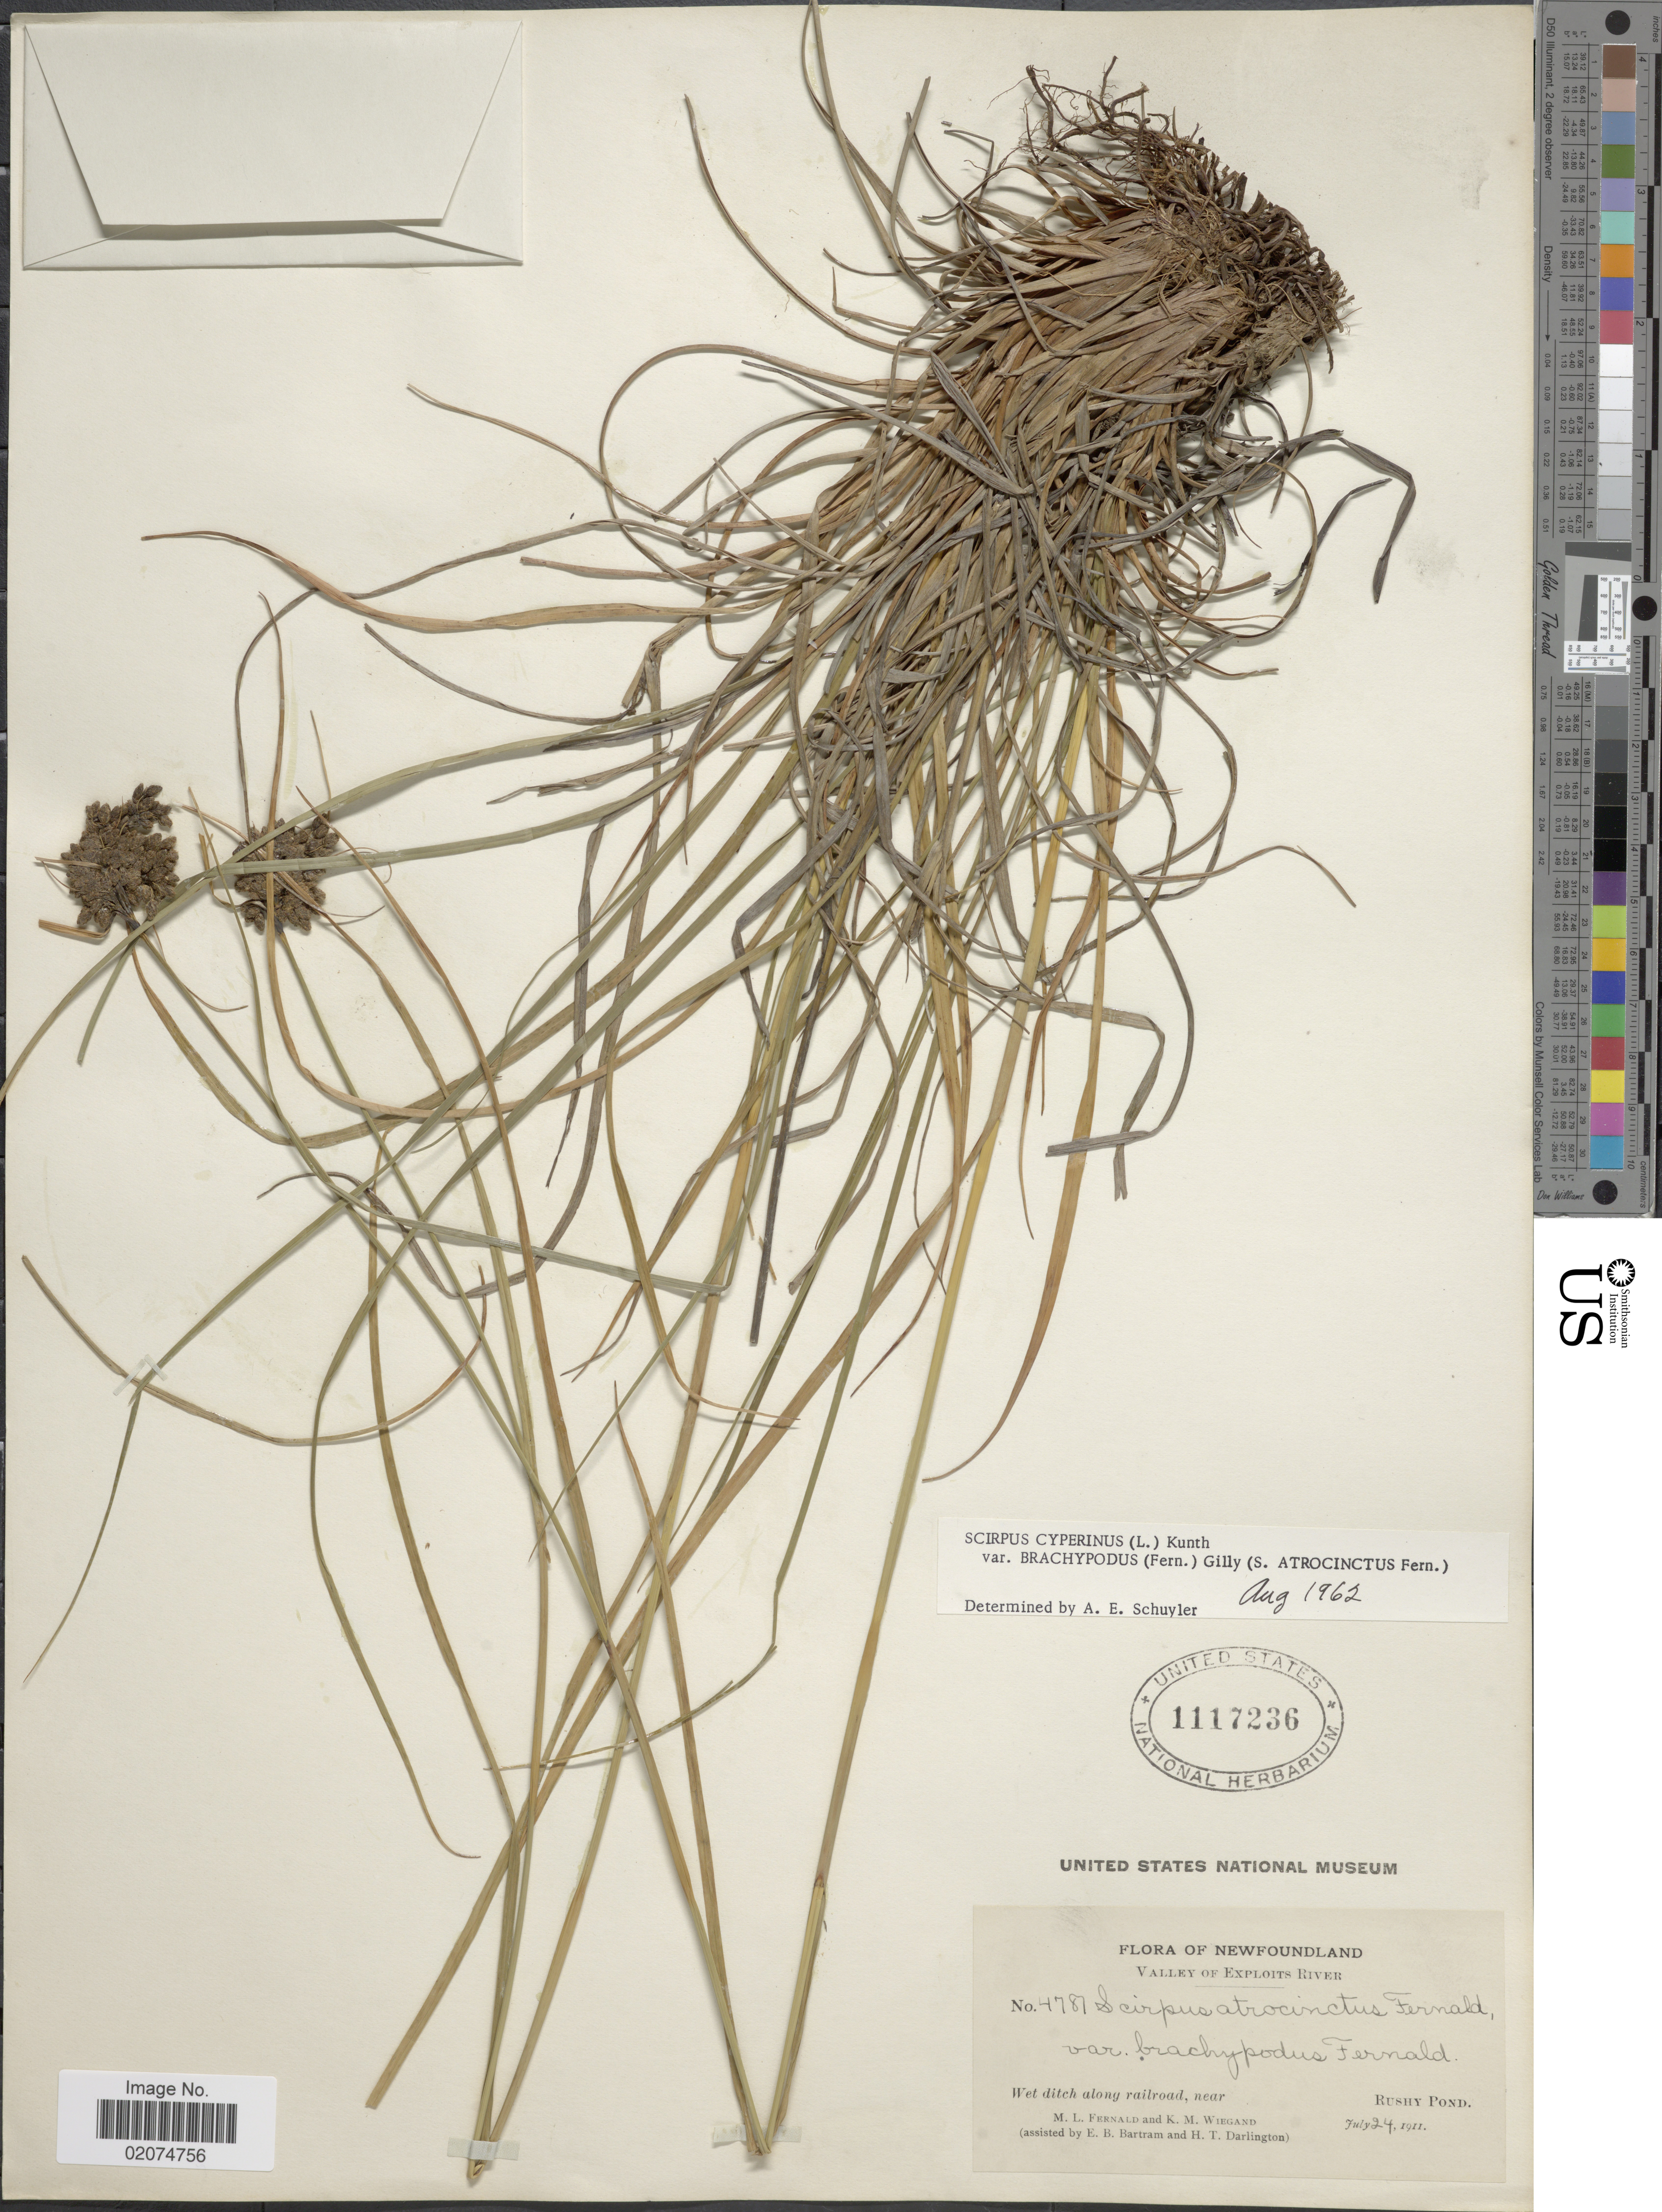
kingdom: Plantae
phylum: Tracheophyta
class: Liliopsida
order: Poales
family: Cyperaceae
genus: Scirpus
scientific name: Scirpus atrocinctus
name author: Fernald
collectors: M. L. Fernald, K. M. Wiegand, E. B. Bartram & H. Darlington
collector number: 4787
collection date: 1911-07-24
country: Canada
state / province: Newfoundland and Labrador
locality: Valley of Exploits River, near Rushy Pond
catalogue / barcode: US 1117236